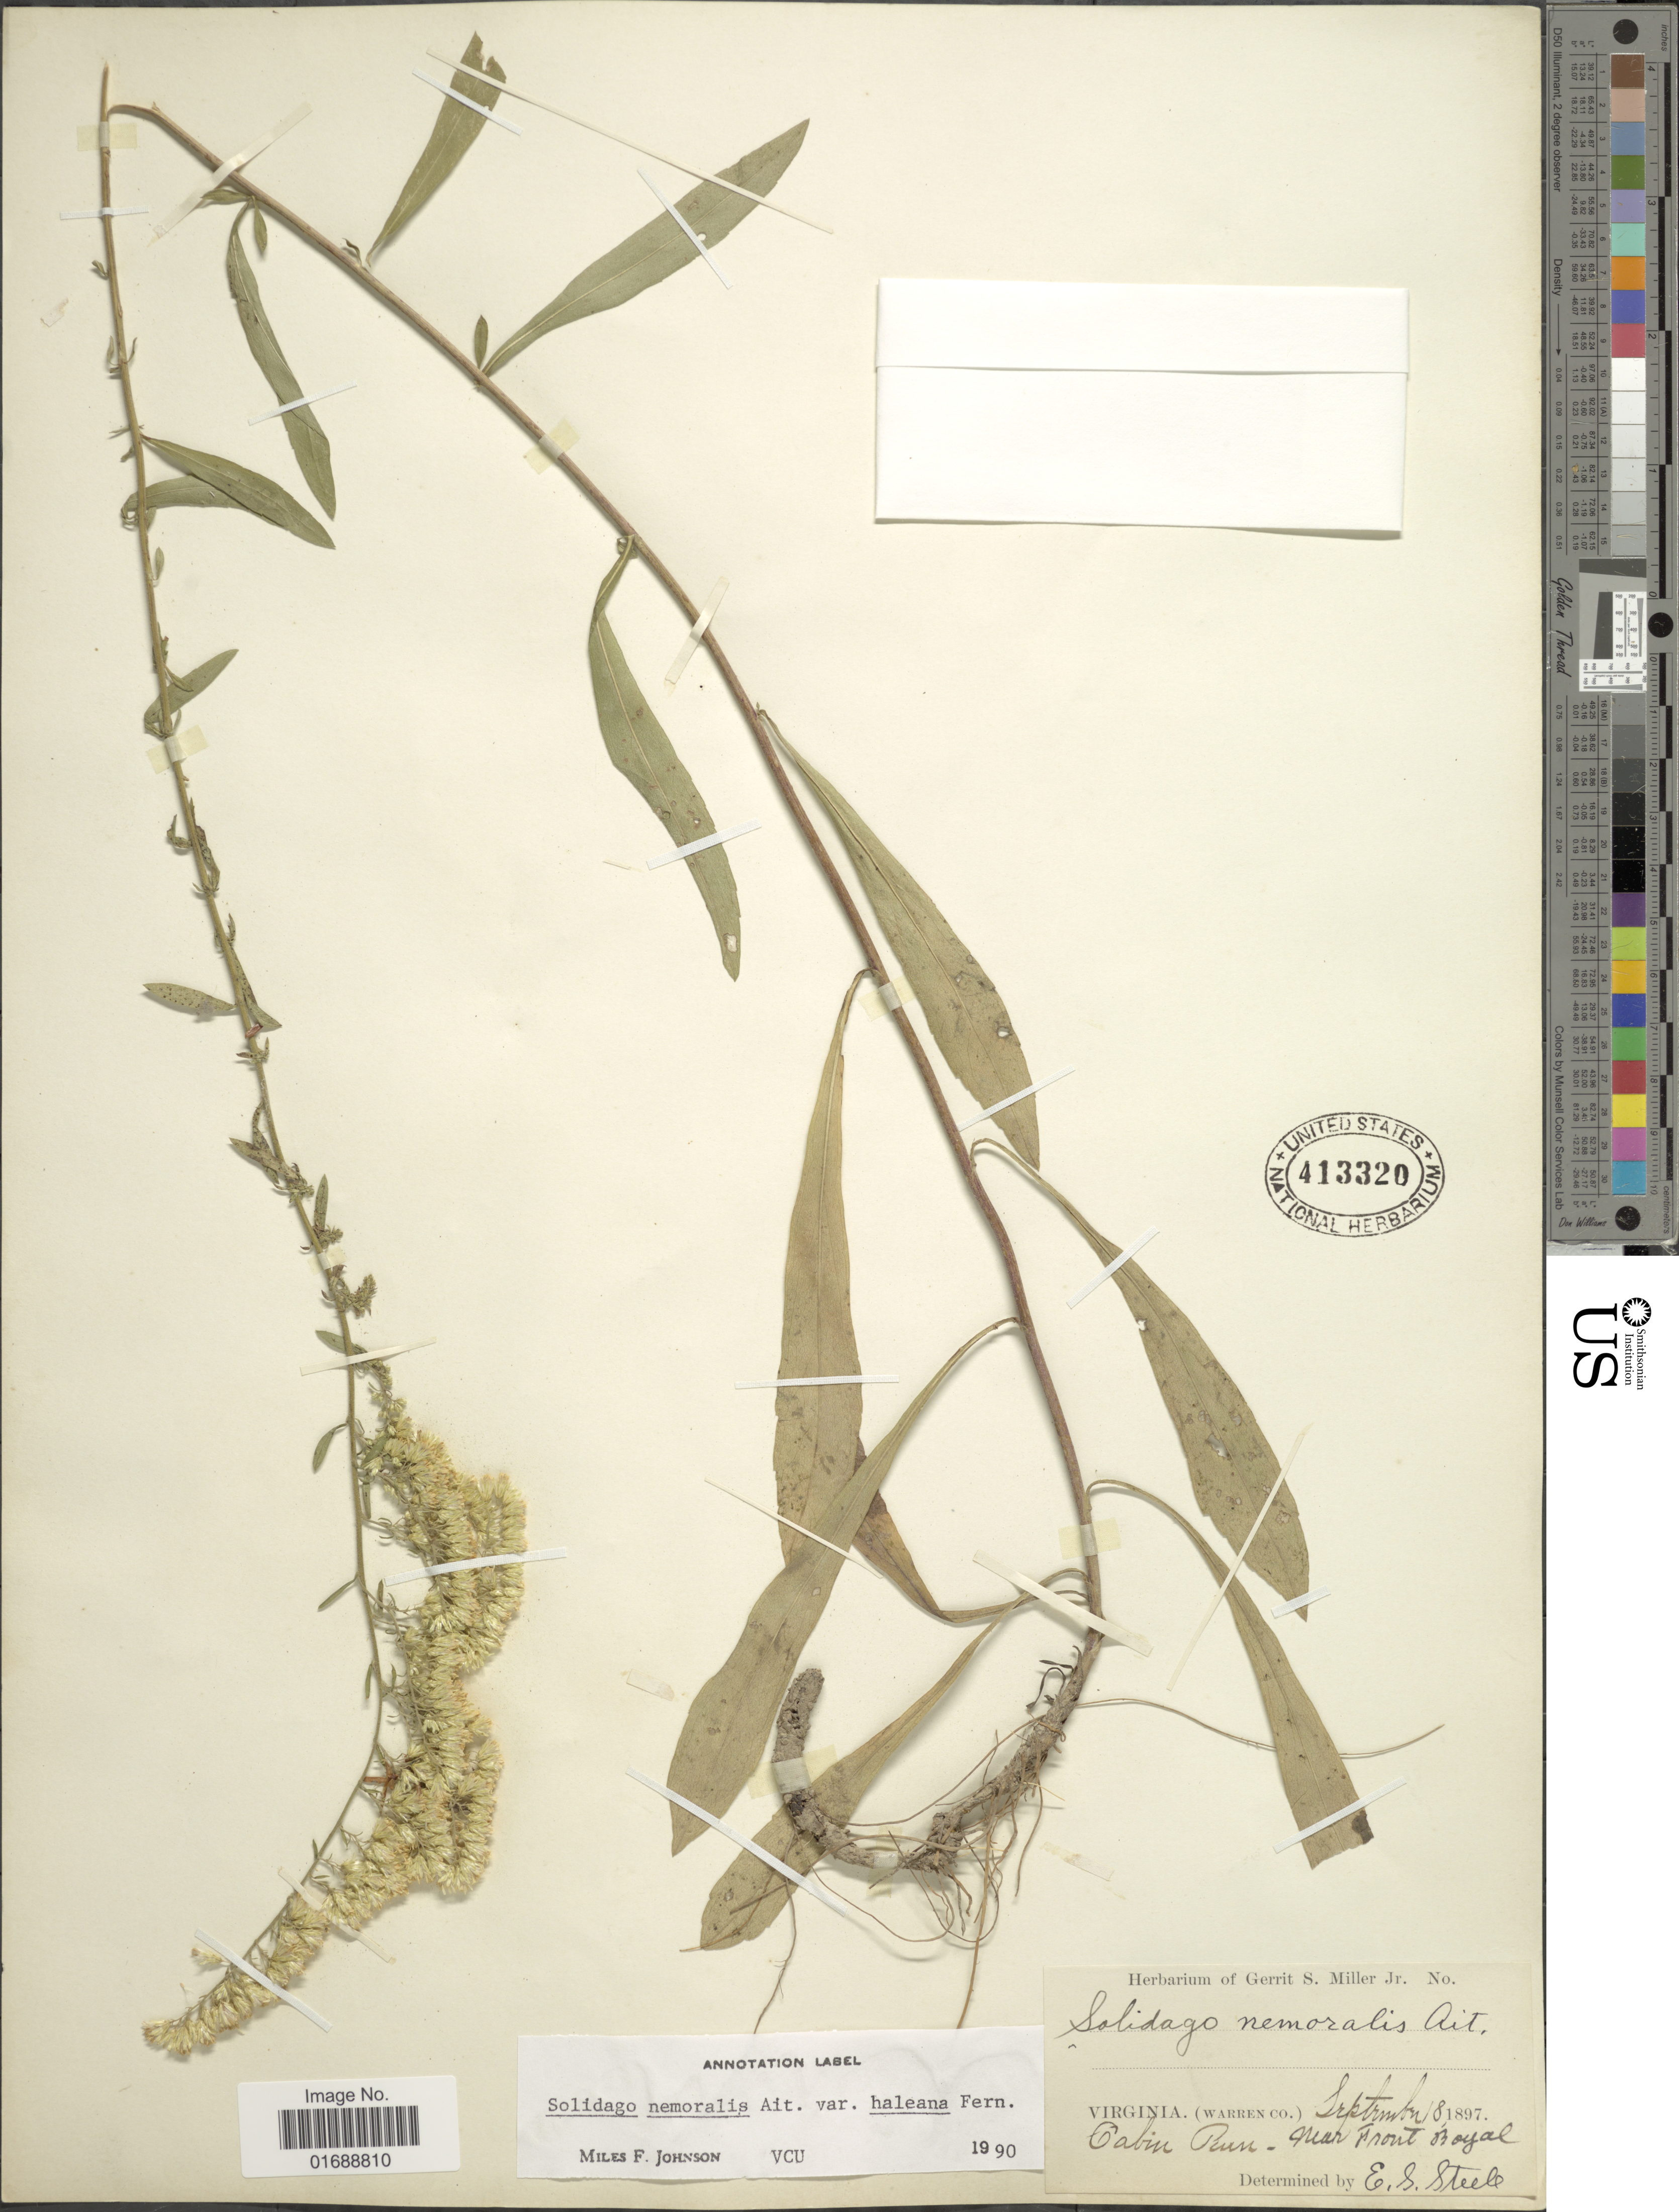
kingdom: Plantae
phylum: Tracheophyta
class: Magnoliopsida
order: Asterales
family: Asteraceae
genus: Solidago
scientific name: Solidago nemoralis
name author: Aiton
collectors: ex herb. Gerrit S. Miller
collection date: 1897-09-08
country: United States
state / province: Virginia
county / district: Warren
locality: Cabin Run- Near Front Royal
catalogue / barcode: US 413320